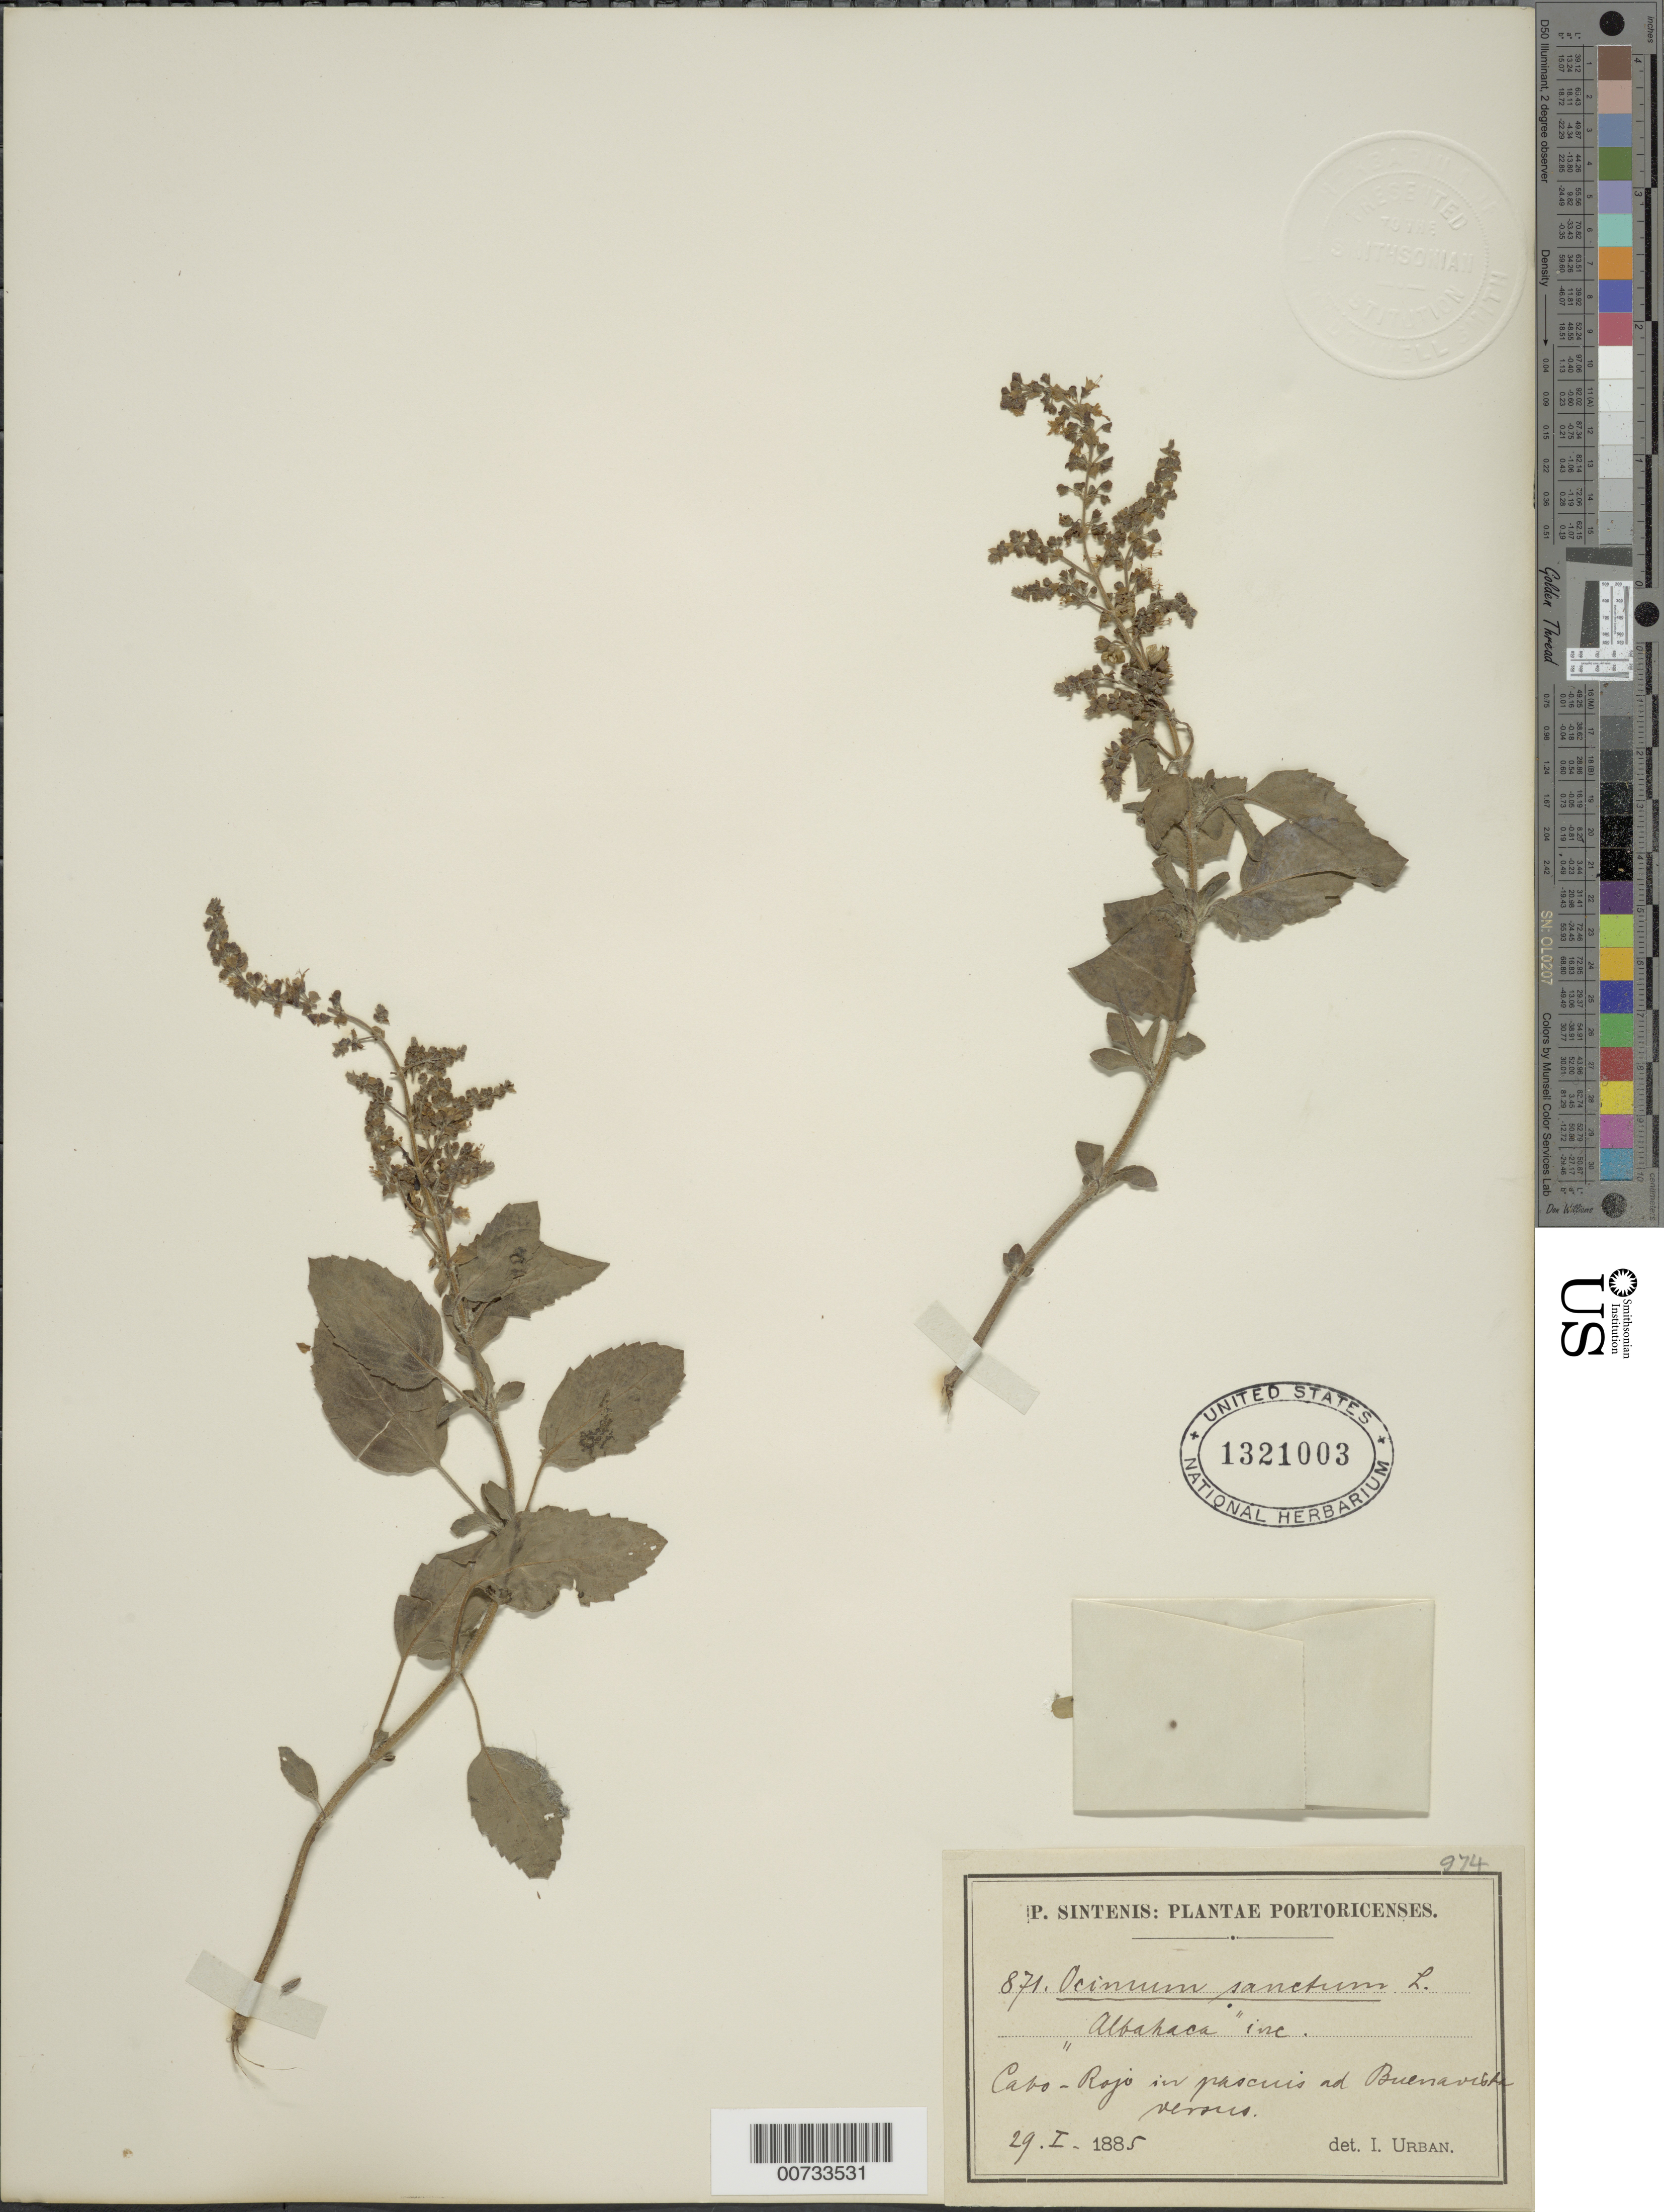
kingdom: Plantae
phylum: Tracheophyta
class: Magnoliopsida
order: Lamiales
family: Lamiaceae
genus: Ocimum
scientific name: Ocimum tenuiflorum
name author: L.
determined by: Urban, Ignatz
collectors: P. Sintenis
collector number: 871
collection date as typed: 29 Jan 1885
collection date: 1885-01-29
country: Puerto Rico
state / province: Cabo Rojo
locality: Cabo Rojo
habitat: In pascuis ad Buena Vista versus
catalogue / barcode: US 1321003